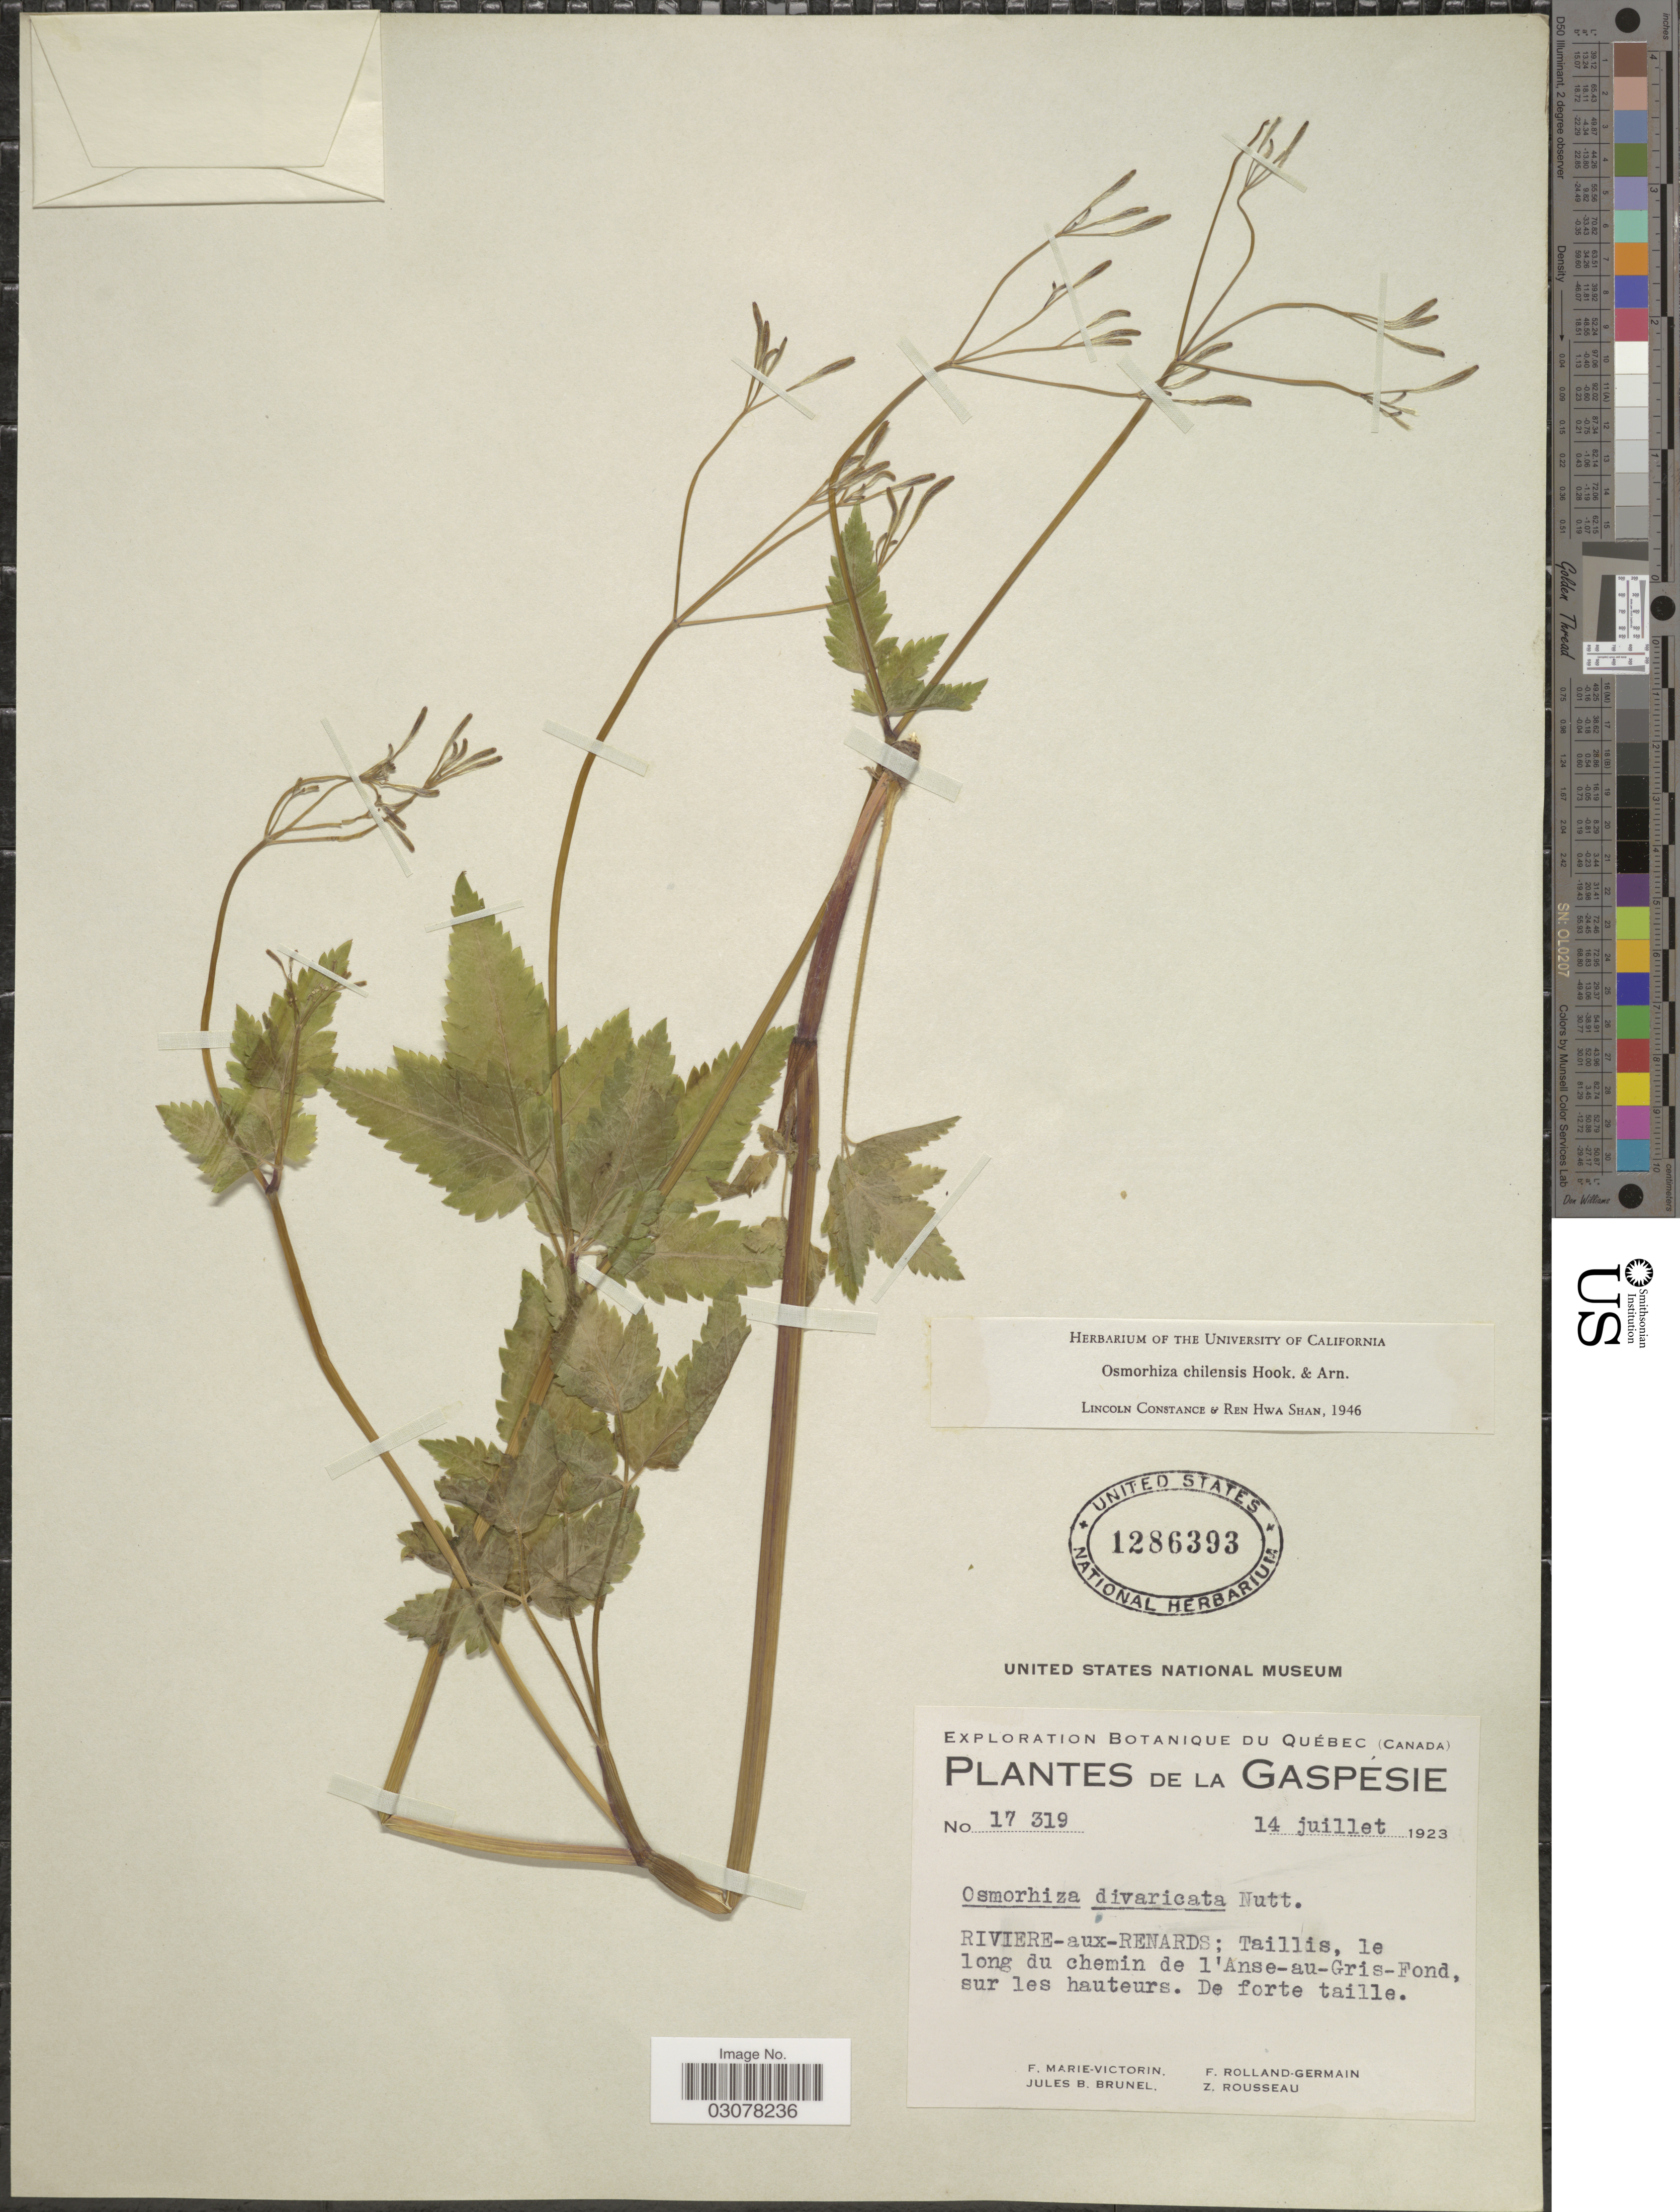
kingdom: Plantae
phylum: Tracheophyta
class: Magnoliopsida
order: Apiales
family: Apiaceae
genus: Osmorhiza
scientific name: Osmorhiza chilensis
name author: Hook. & Arn.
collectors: F. Marie-Victorin, J. Brunel, Rolland-Germain & Z. Rousseau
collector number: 17319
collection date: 1923-07-14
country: Canada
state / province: Quebec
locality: Gaspésie. Riviere-aux-Renards: Taillis, le long du chemin de l'Anse-au-Gris-Fond, sur les hauteurs.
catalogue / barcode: US 1286393